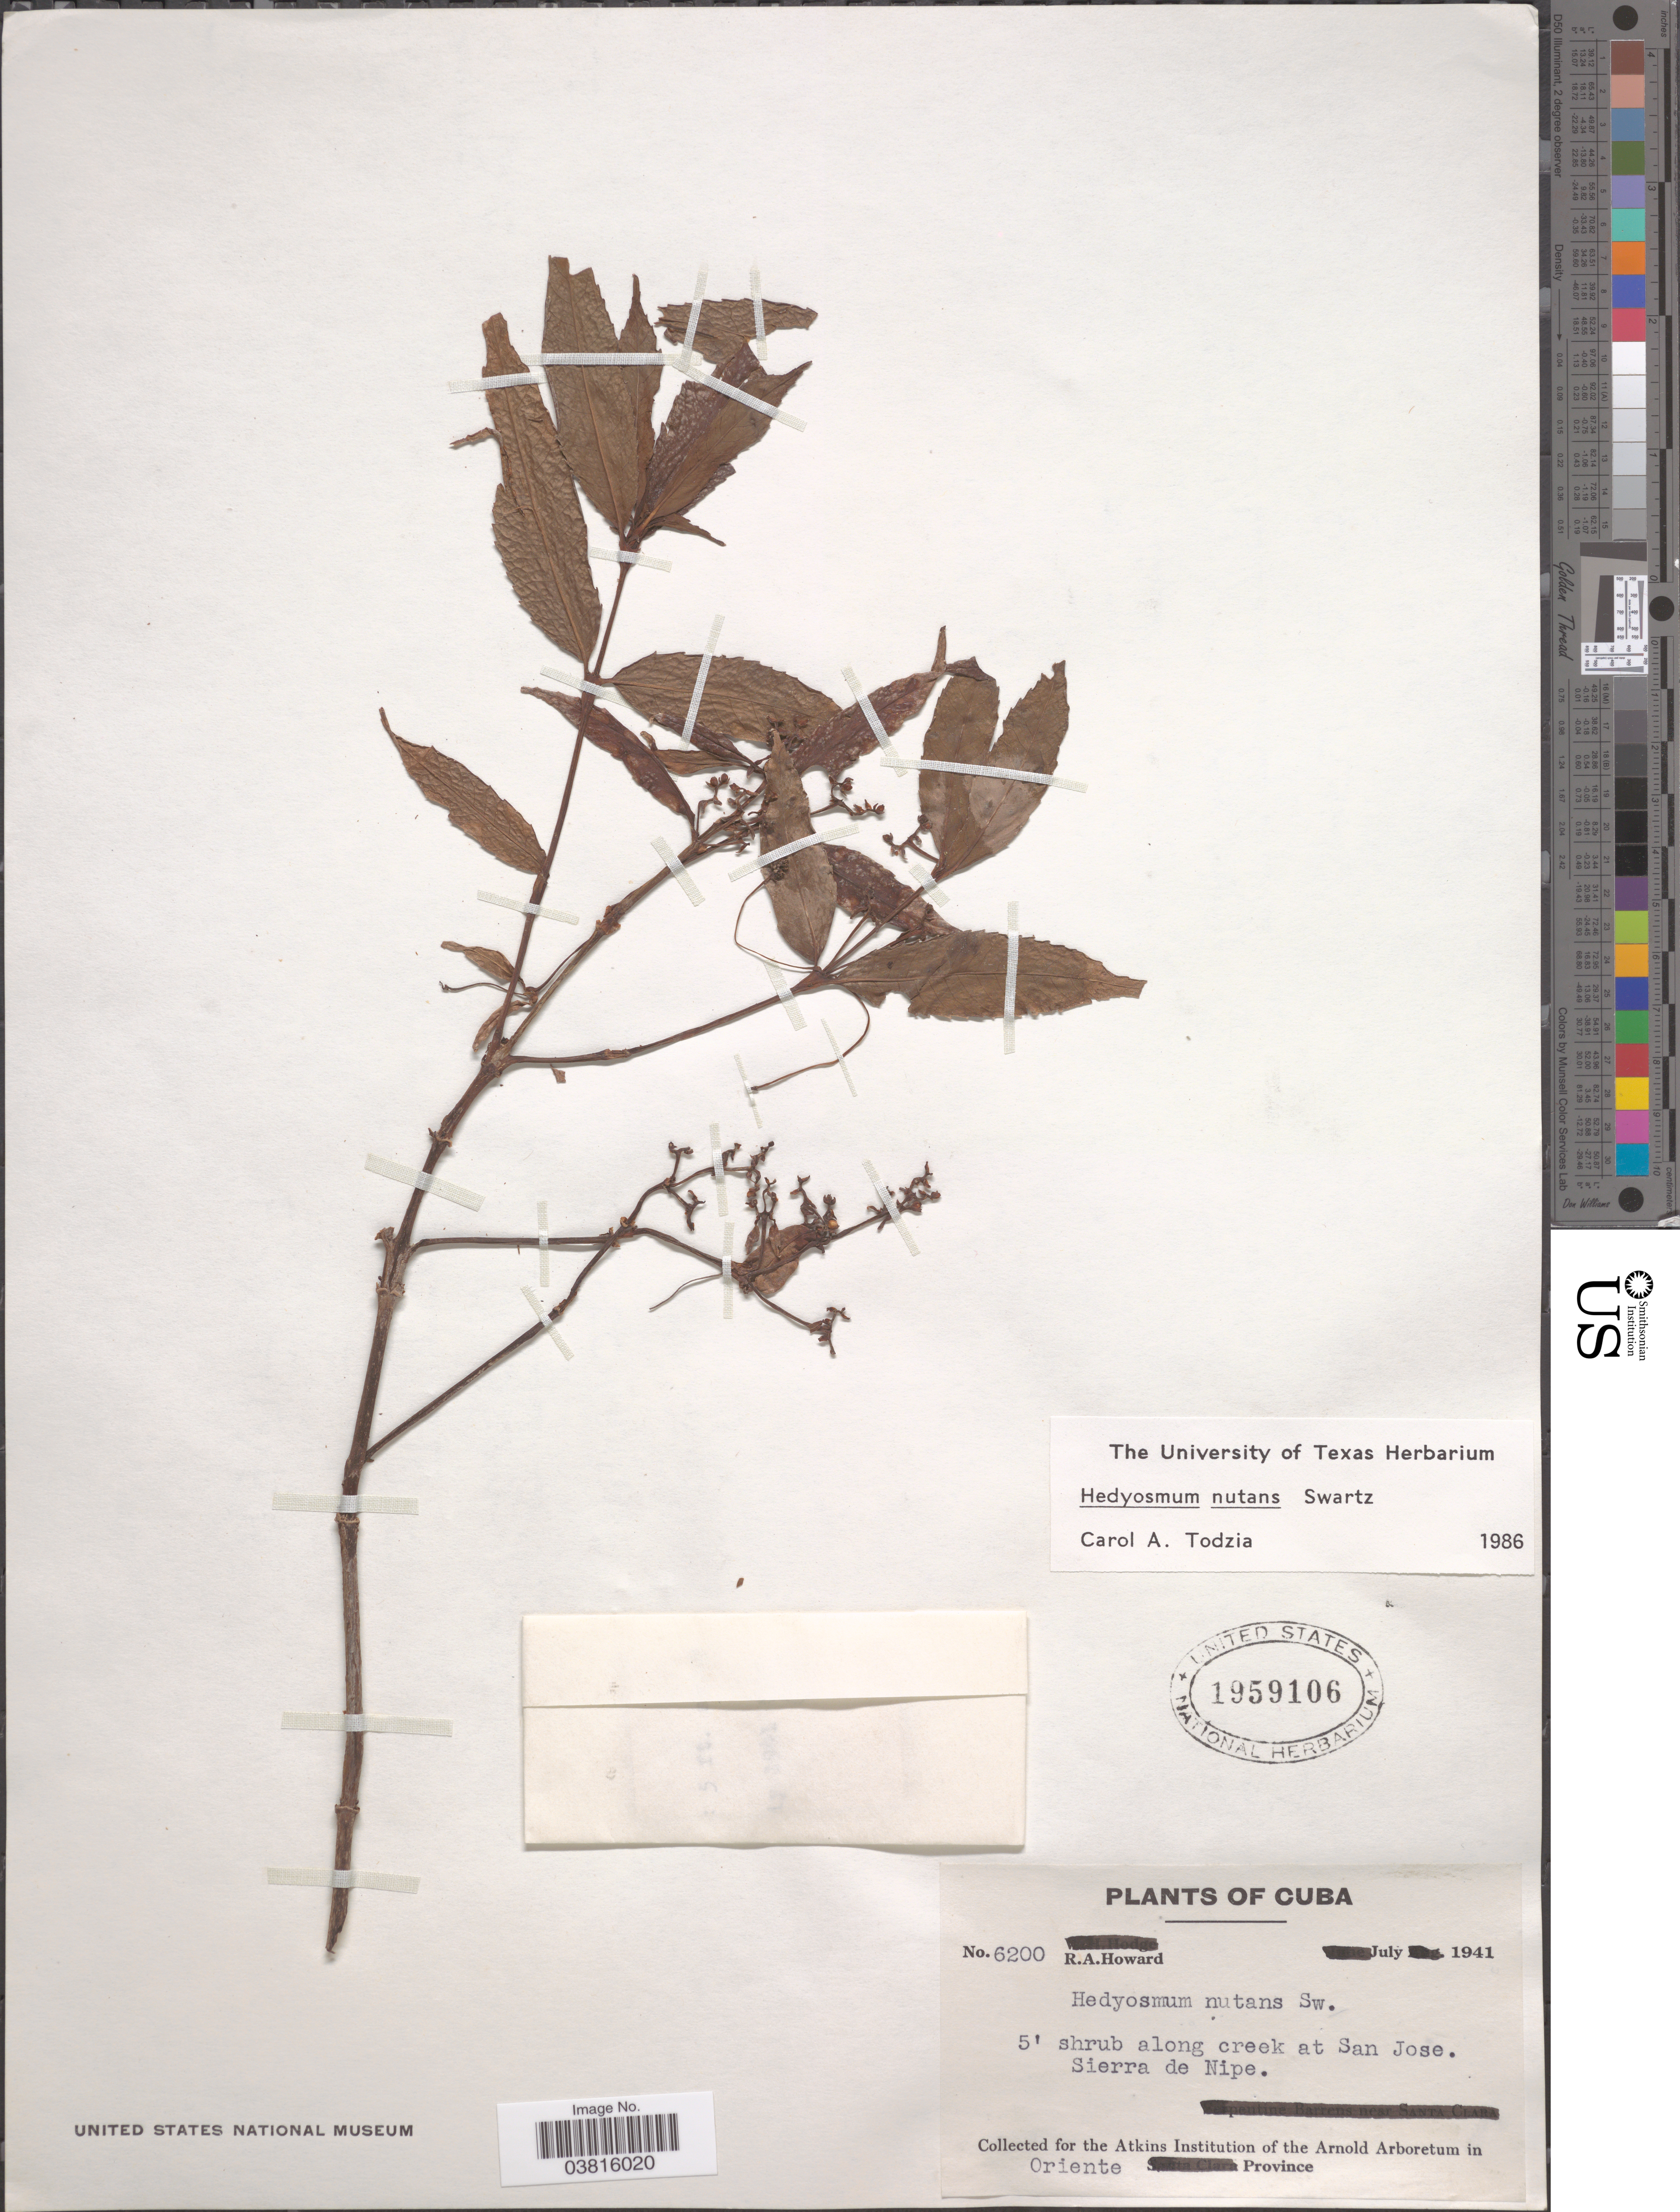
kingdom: Plantae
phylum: Tracheophyta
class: Magnoliopsida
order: Chloranthales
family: Chloranthaceae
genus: Hedyosmum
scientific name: Hedyosmum nutans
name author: Sw.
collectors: R. A. Howard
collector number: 6200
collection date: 1941-07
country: Cuba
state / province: Oriente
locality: Along creek at San Jose. Sierra de Nipe.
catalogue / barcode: US 1959106